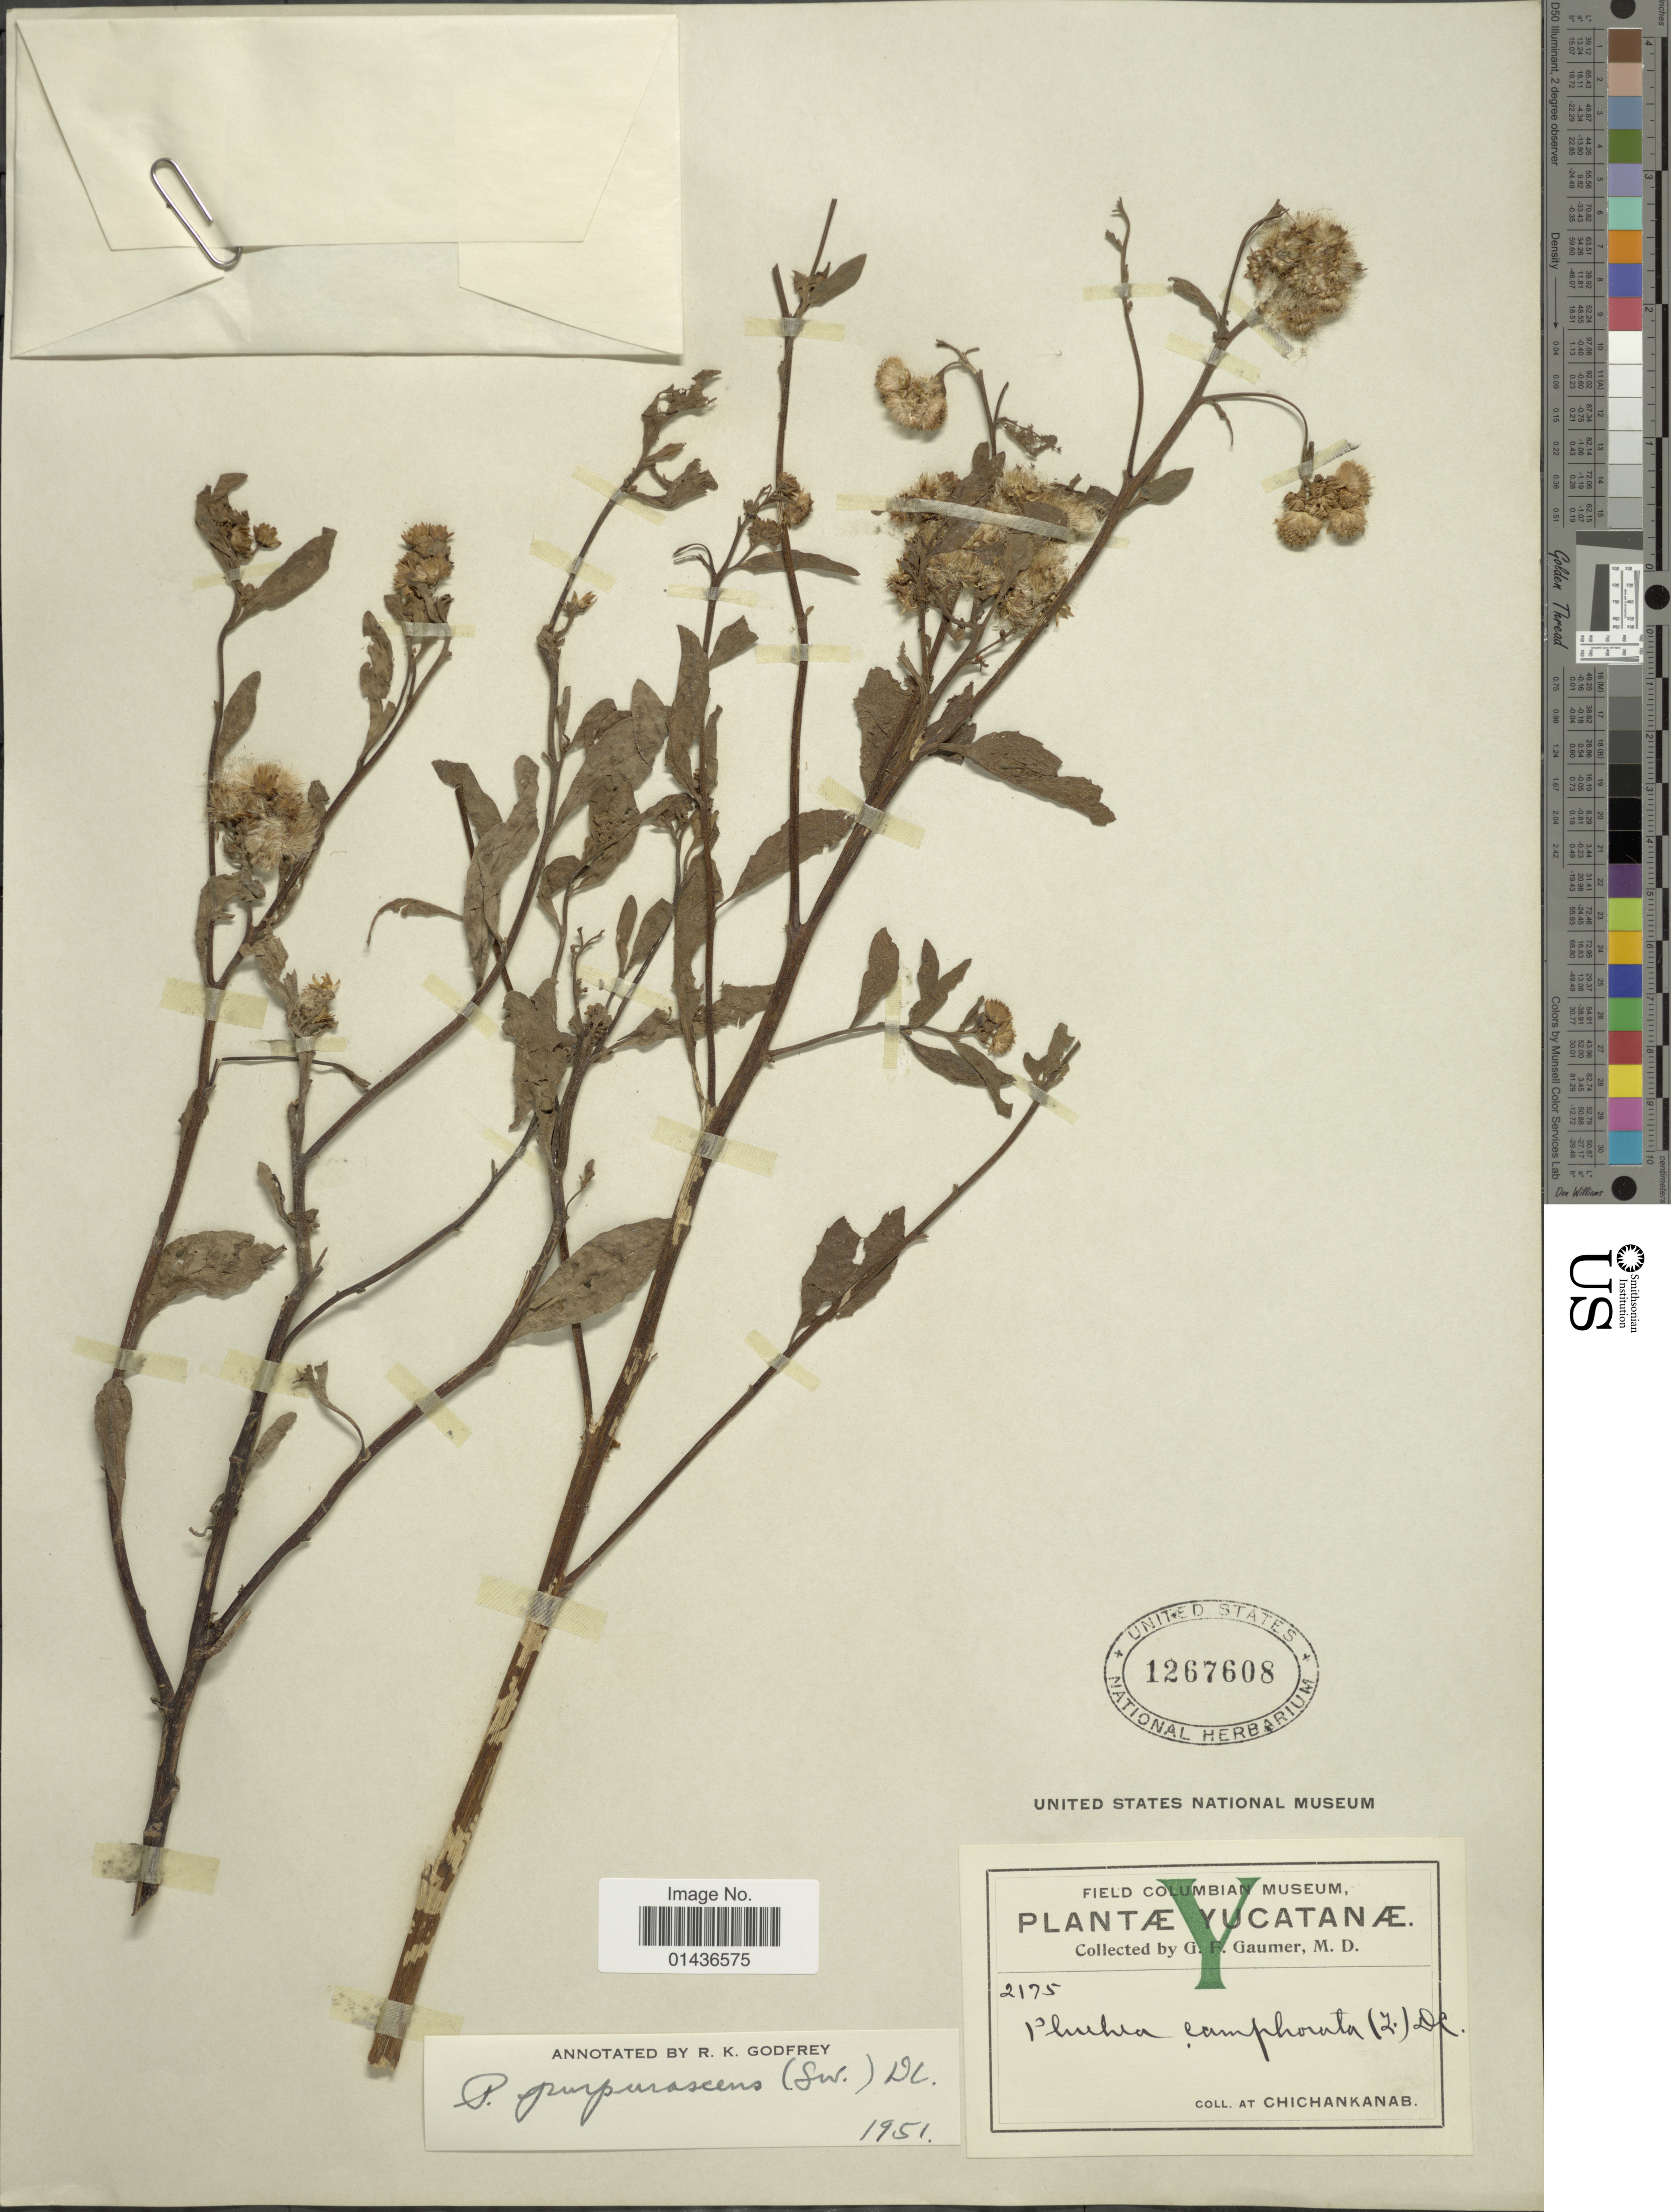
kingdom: Plantae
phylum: Tracheophyta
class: Magnoliopsida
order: Asterales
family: Asteraceae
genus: Pluchea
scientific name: Pluchea odorata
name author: (L.) Cass.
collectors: G. F. Gaumer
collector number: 2175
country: Mexico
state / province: Yucatán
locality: Chichankanab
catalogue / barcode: US 1267608